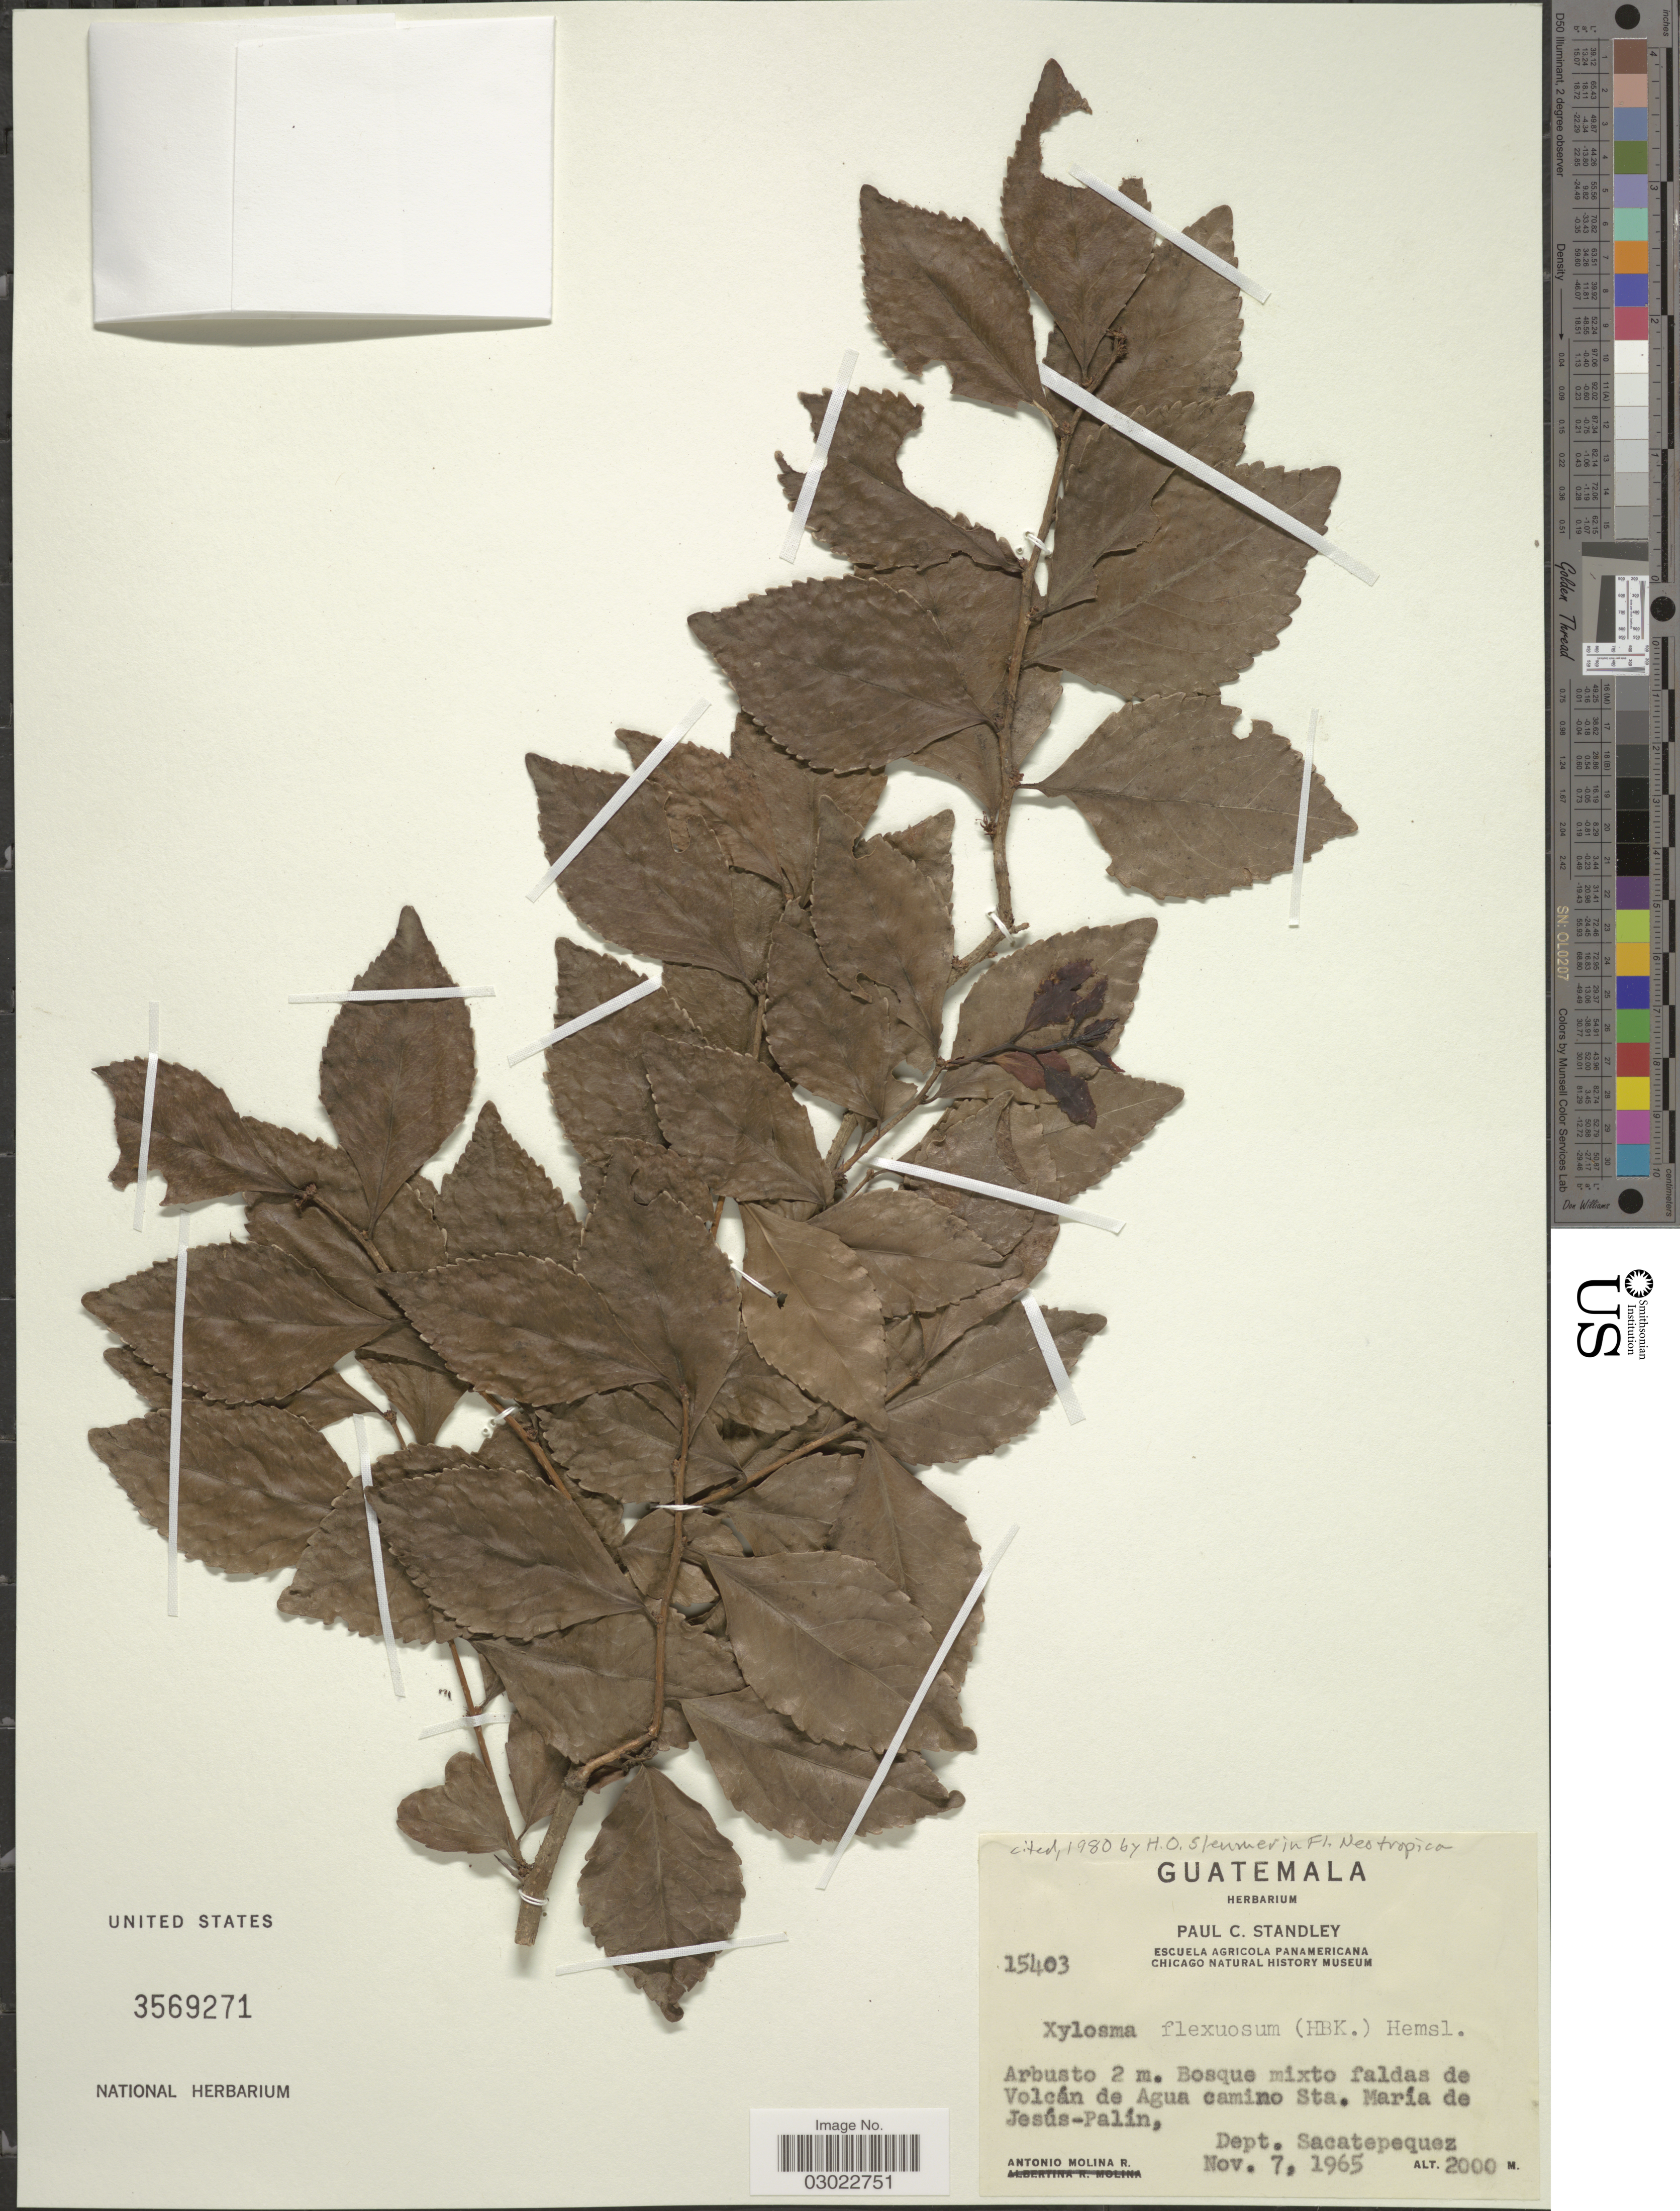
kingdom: Plantae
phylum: Tracheophyta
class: Magnoliopsida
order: Malpighiales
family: Salicaceae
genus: Xylosma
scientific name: Xylosma flexuosa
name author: (Kunth) Hemsl.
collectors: A. Molina R.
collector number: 15403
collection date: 1965-11-07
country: Guatemala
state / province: Sacatepéquez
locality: Volcán de Agua camino Sta. María de Jesús-Palín, Dept. Sacatepequez.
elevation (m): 2000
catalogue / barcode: US 3569271